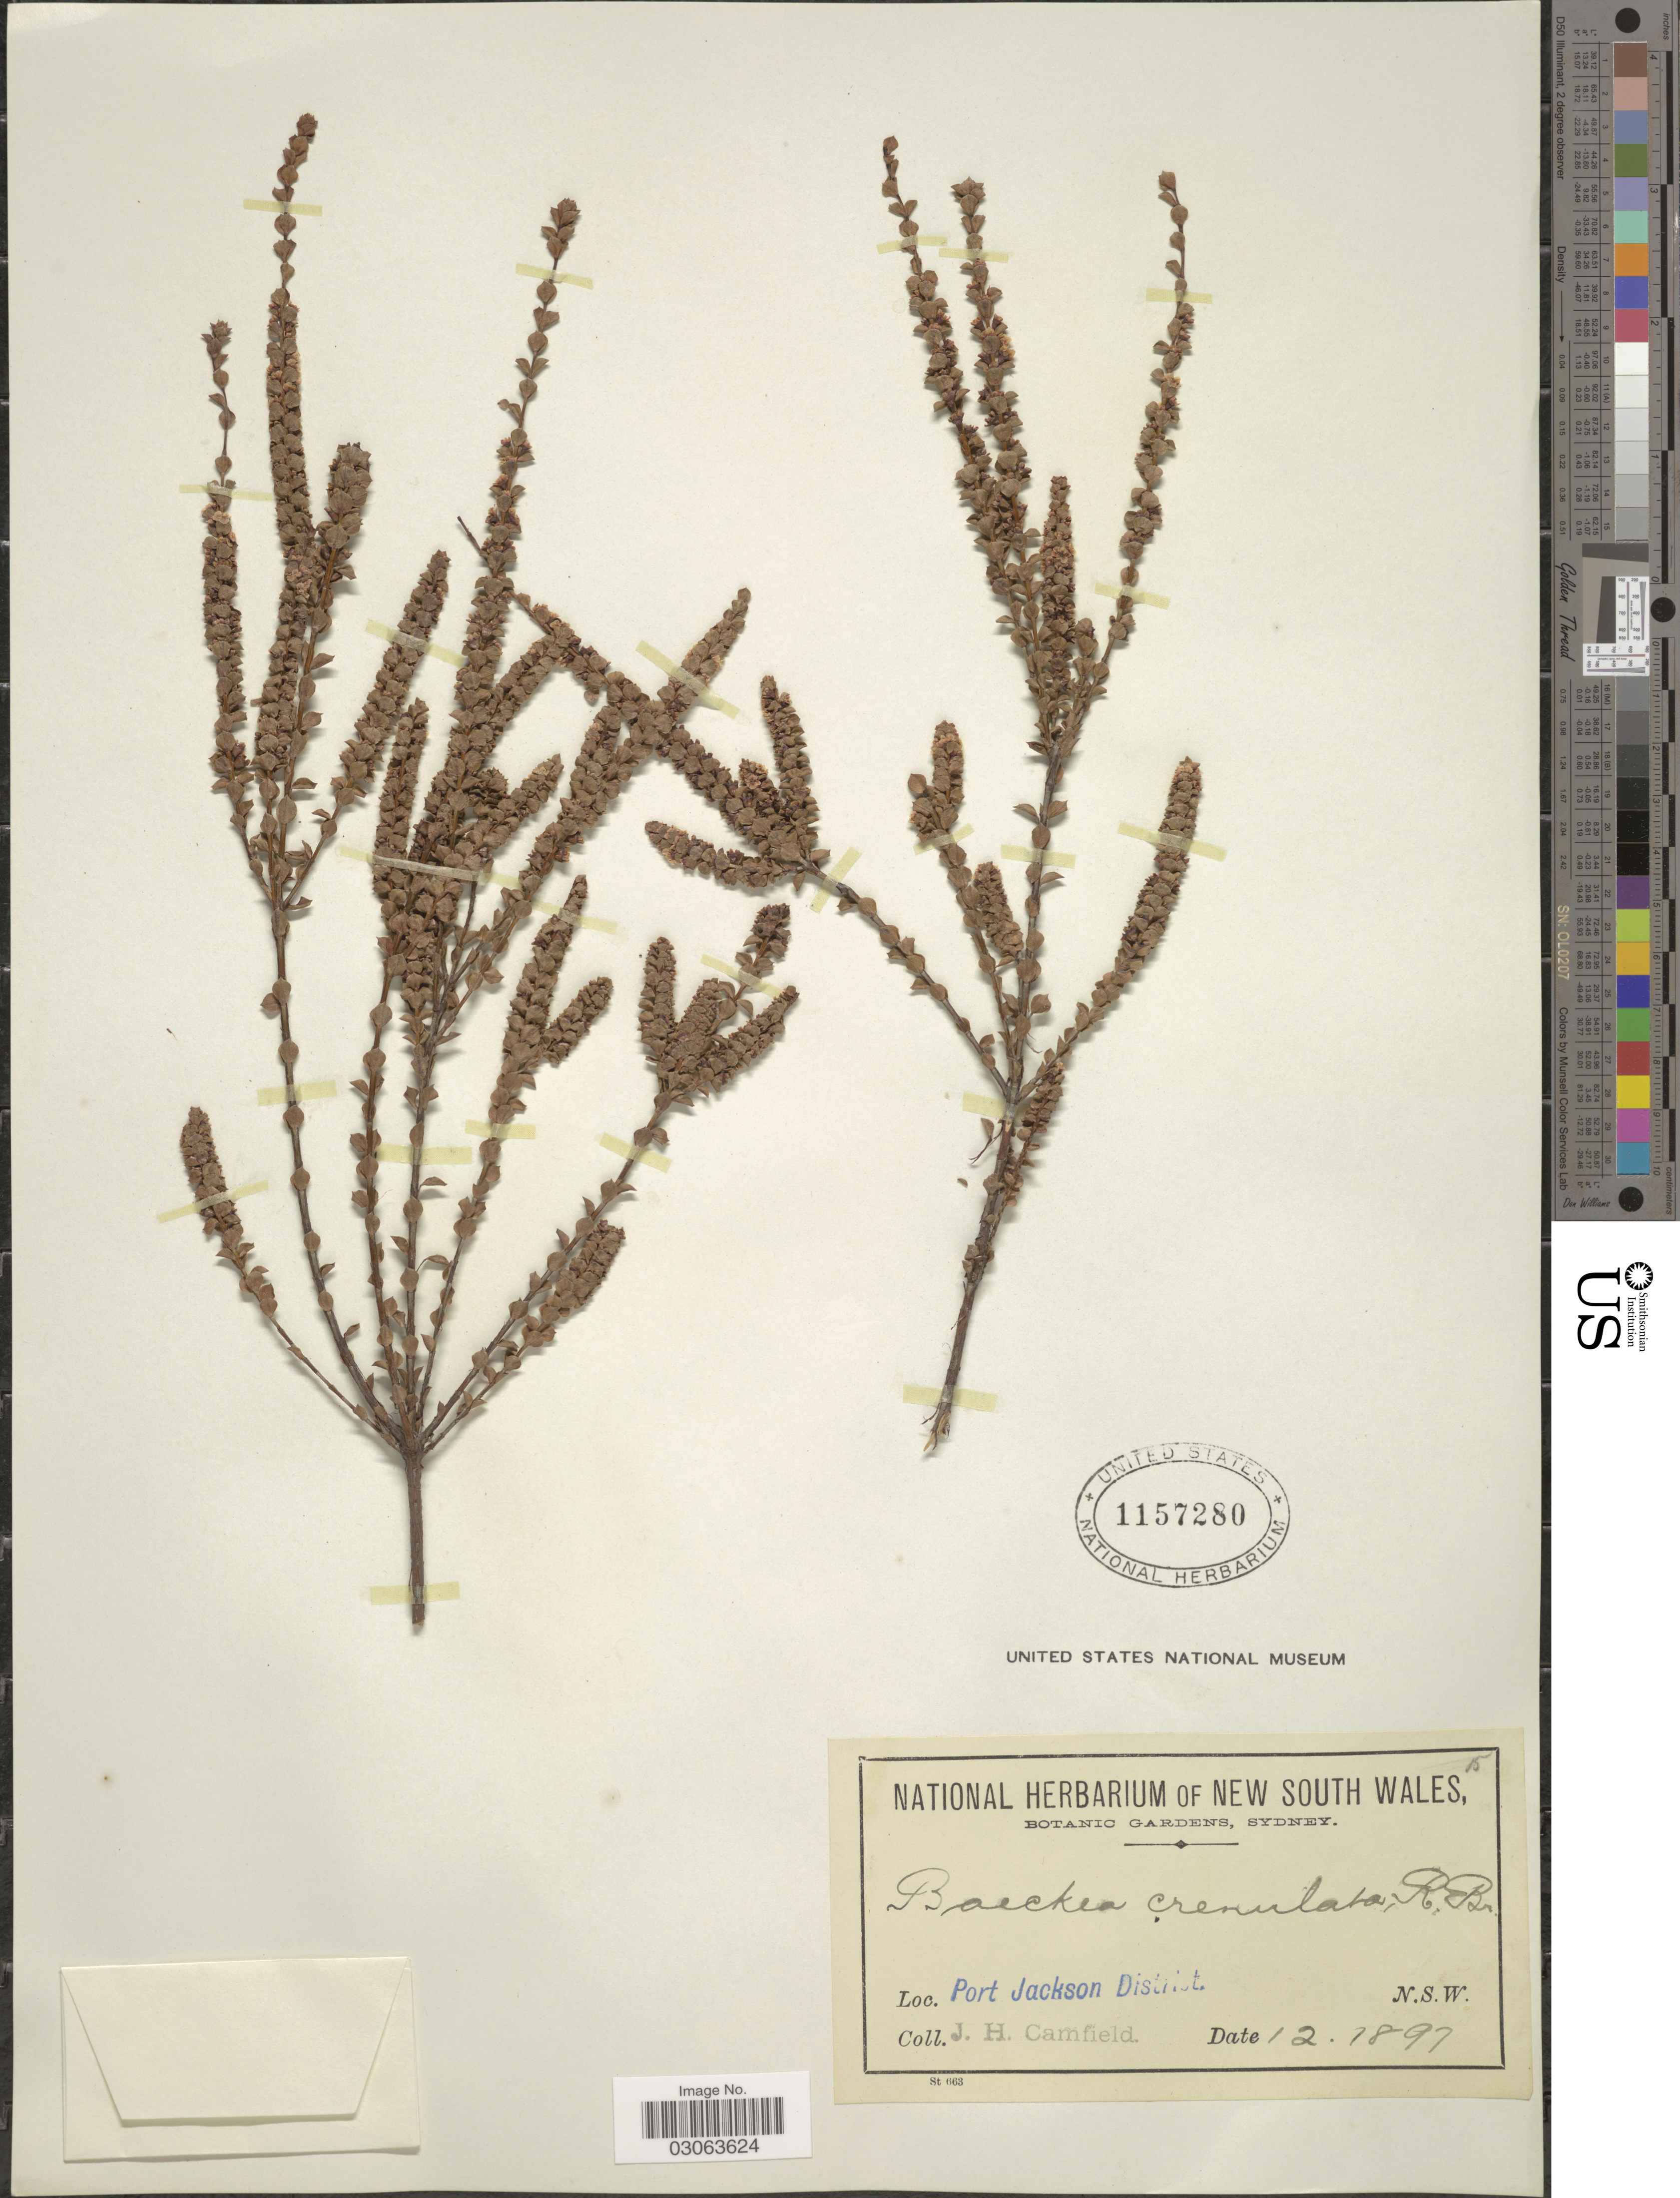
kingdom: Plantae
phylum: Tracheophyta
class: Magnoliopsida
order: Myrtales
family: Myrtaceae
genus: Baeckea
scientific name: Baeckea imbricata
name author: (Gaertn.) Druce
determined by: Strong, Mark T., (BOT), Smithsonian Institution - National Museum of Natural History (UNITED STATES)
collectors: J. Camfield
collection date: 1897-12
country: Australia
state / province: New South Wales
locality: Port Jackson District.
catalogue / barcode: US 1157280